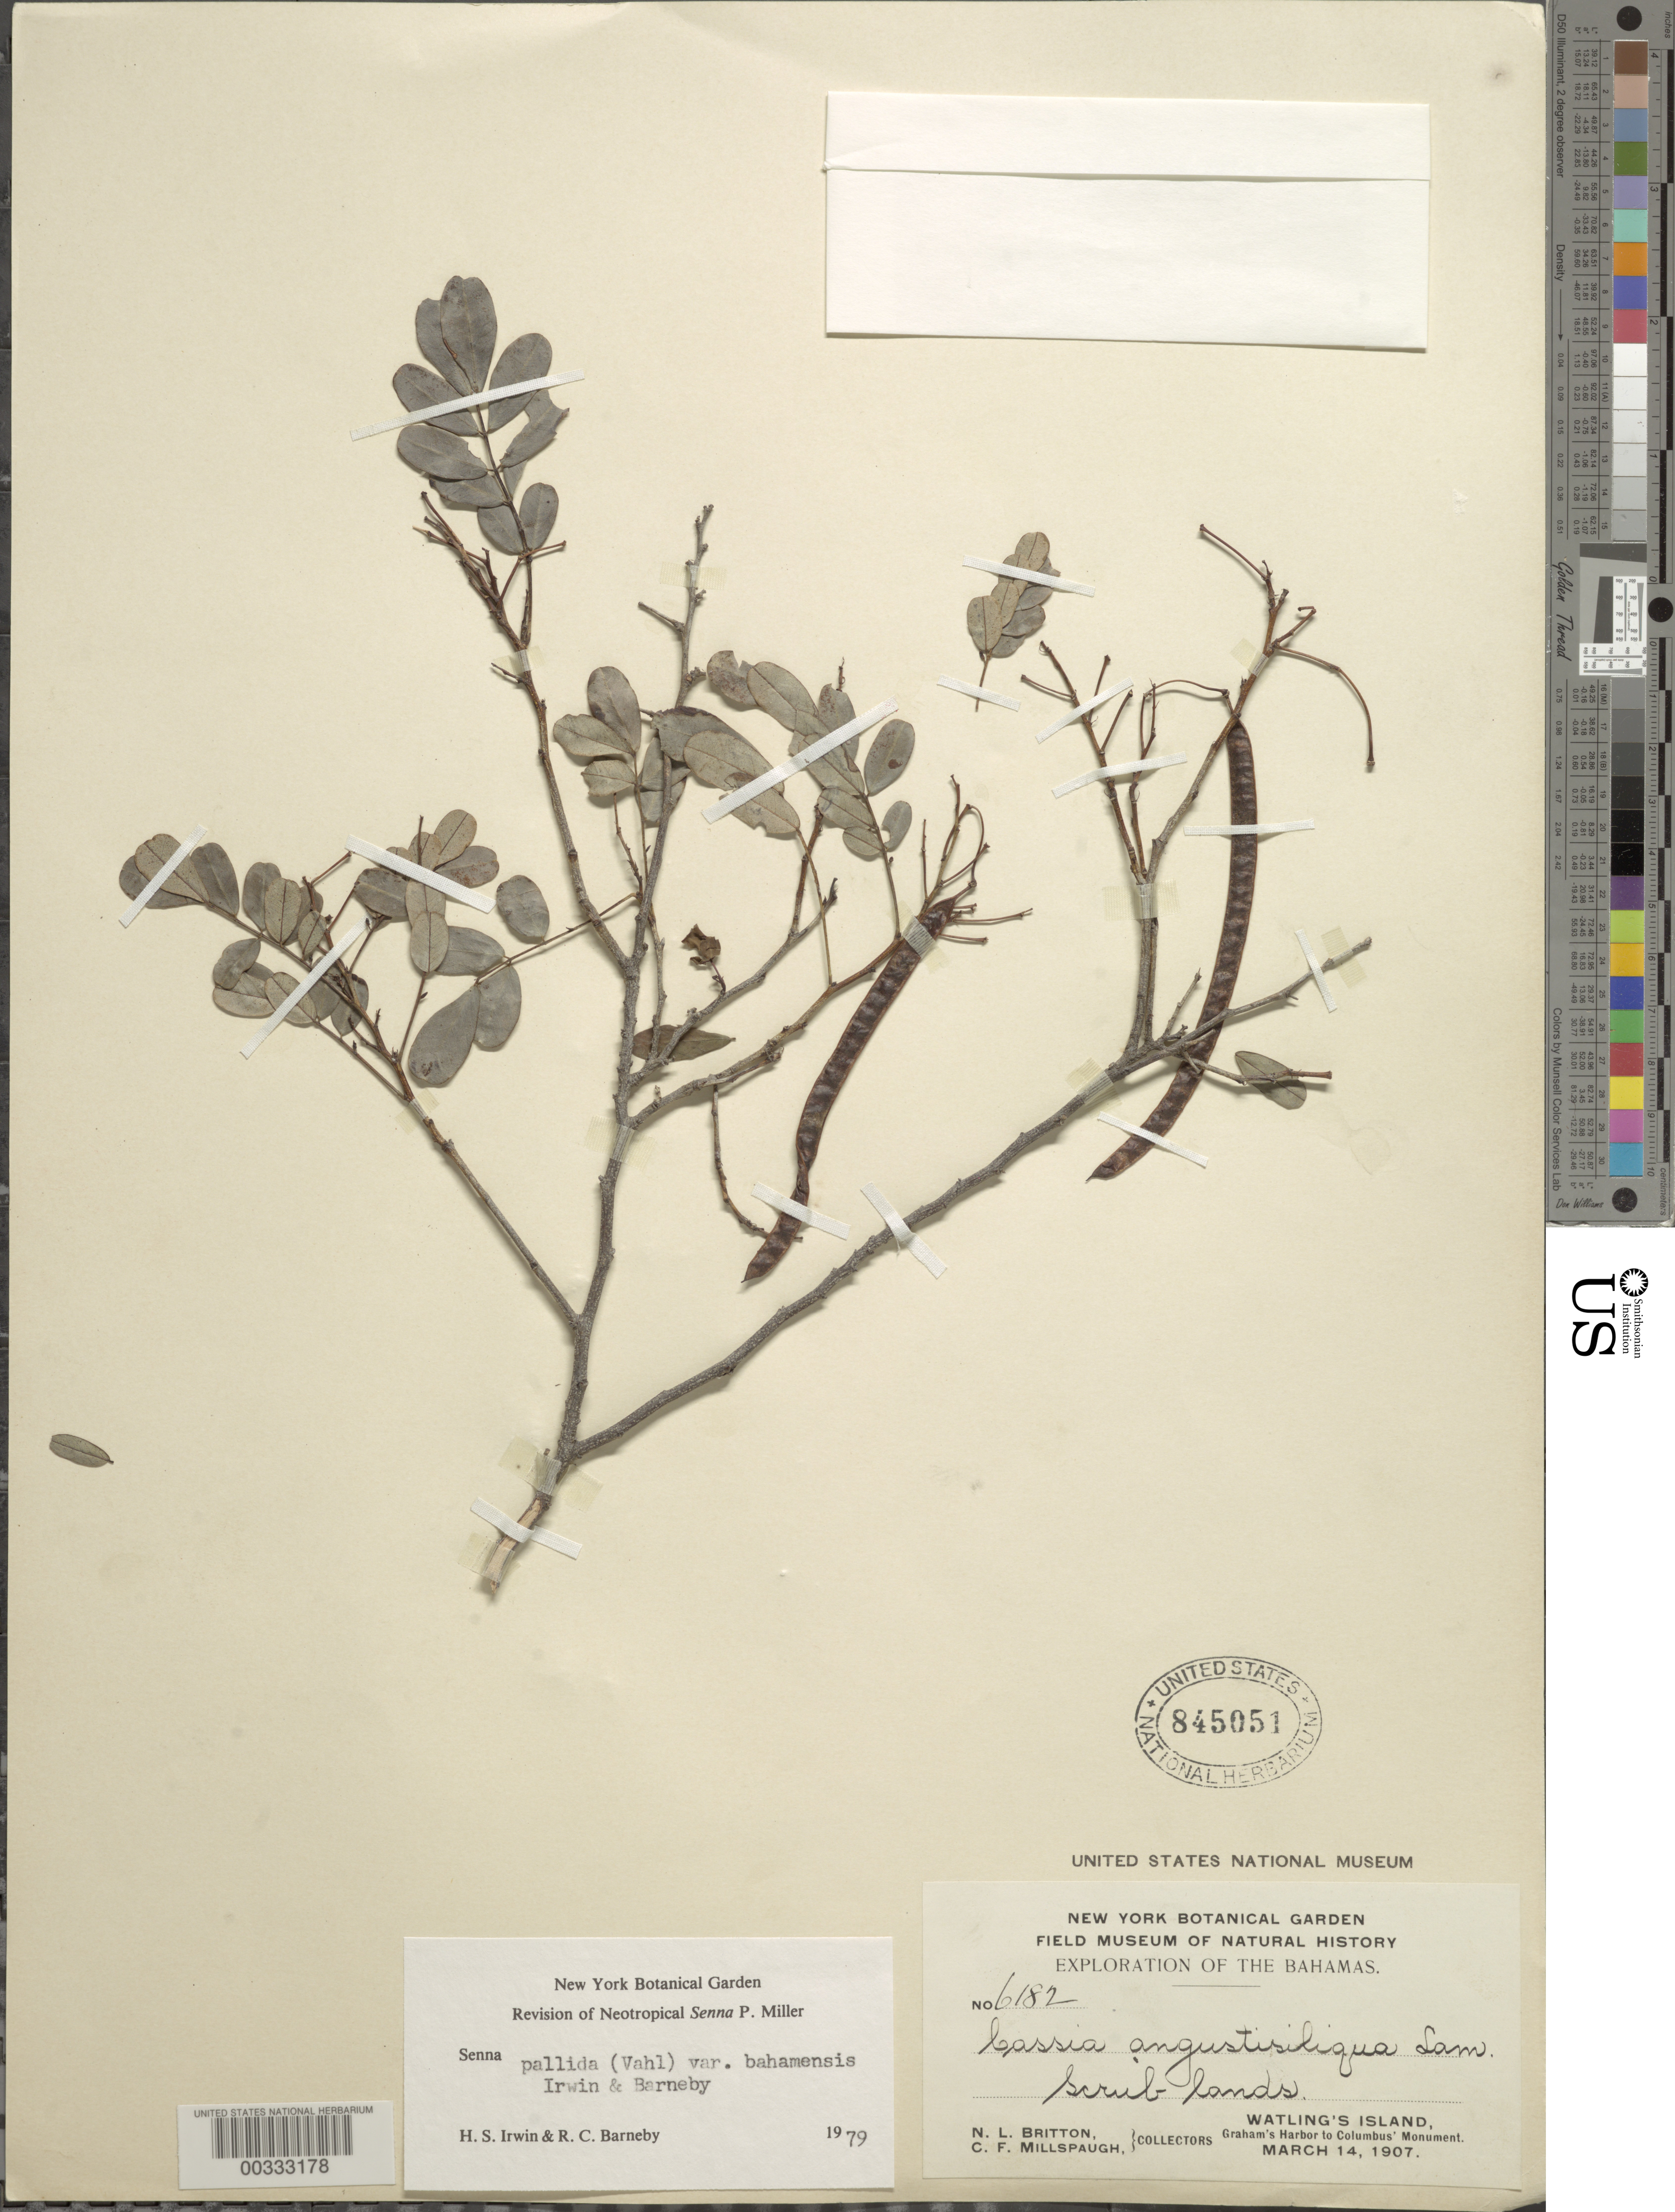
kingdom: Plantae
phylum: Tracheophyta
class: Magnoliopsida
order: Fabales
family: Fabaceae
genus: Senna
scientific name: Senna pallida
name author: (Vahl) H.S. Irwin & Barneby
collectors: N. Britton & C. F. Millspaugh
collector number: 6182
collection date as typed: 14 Mar 1907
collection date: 1907-03-14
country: Bahamas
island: San Salvador Island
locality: Graham's harbor to columbus' monument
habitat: Scrub lands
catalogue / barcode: US 845051